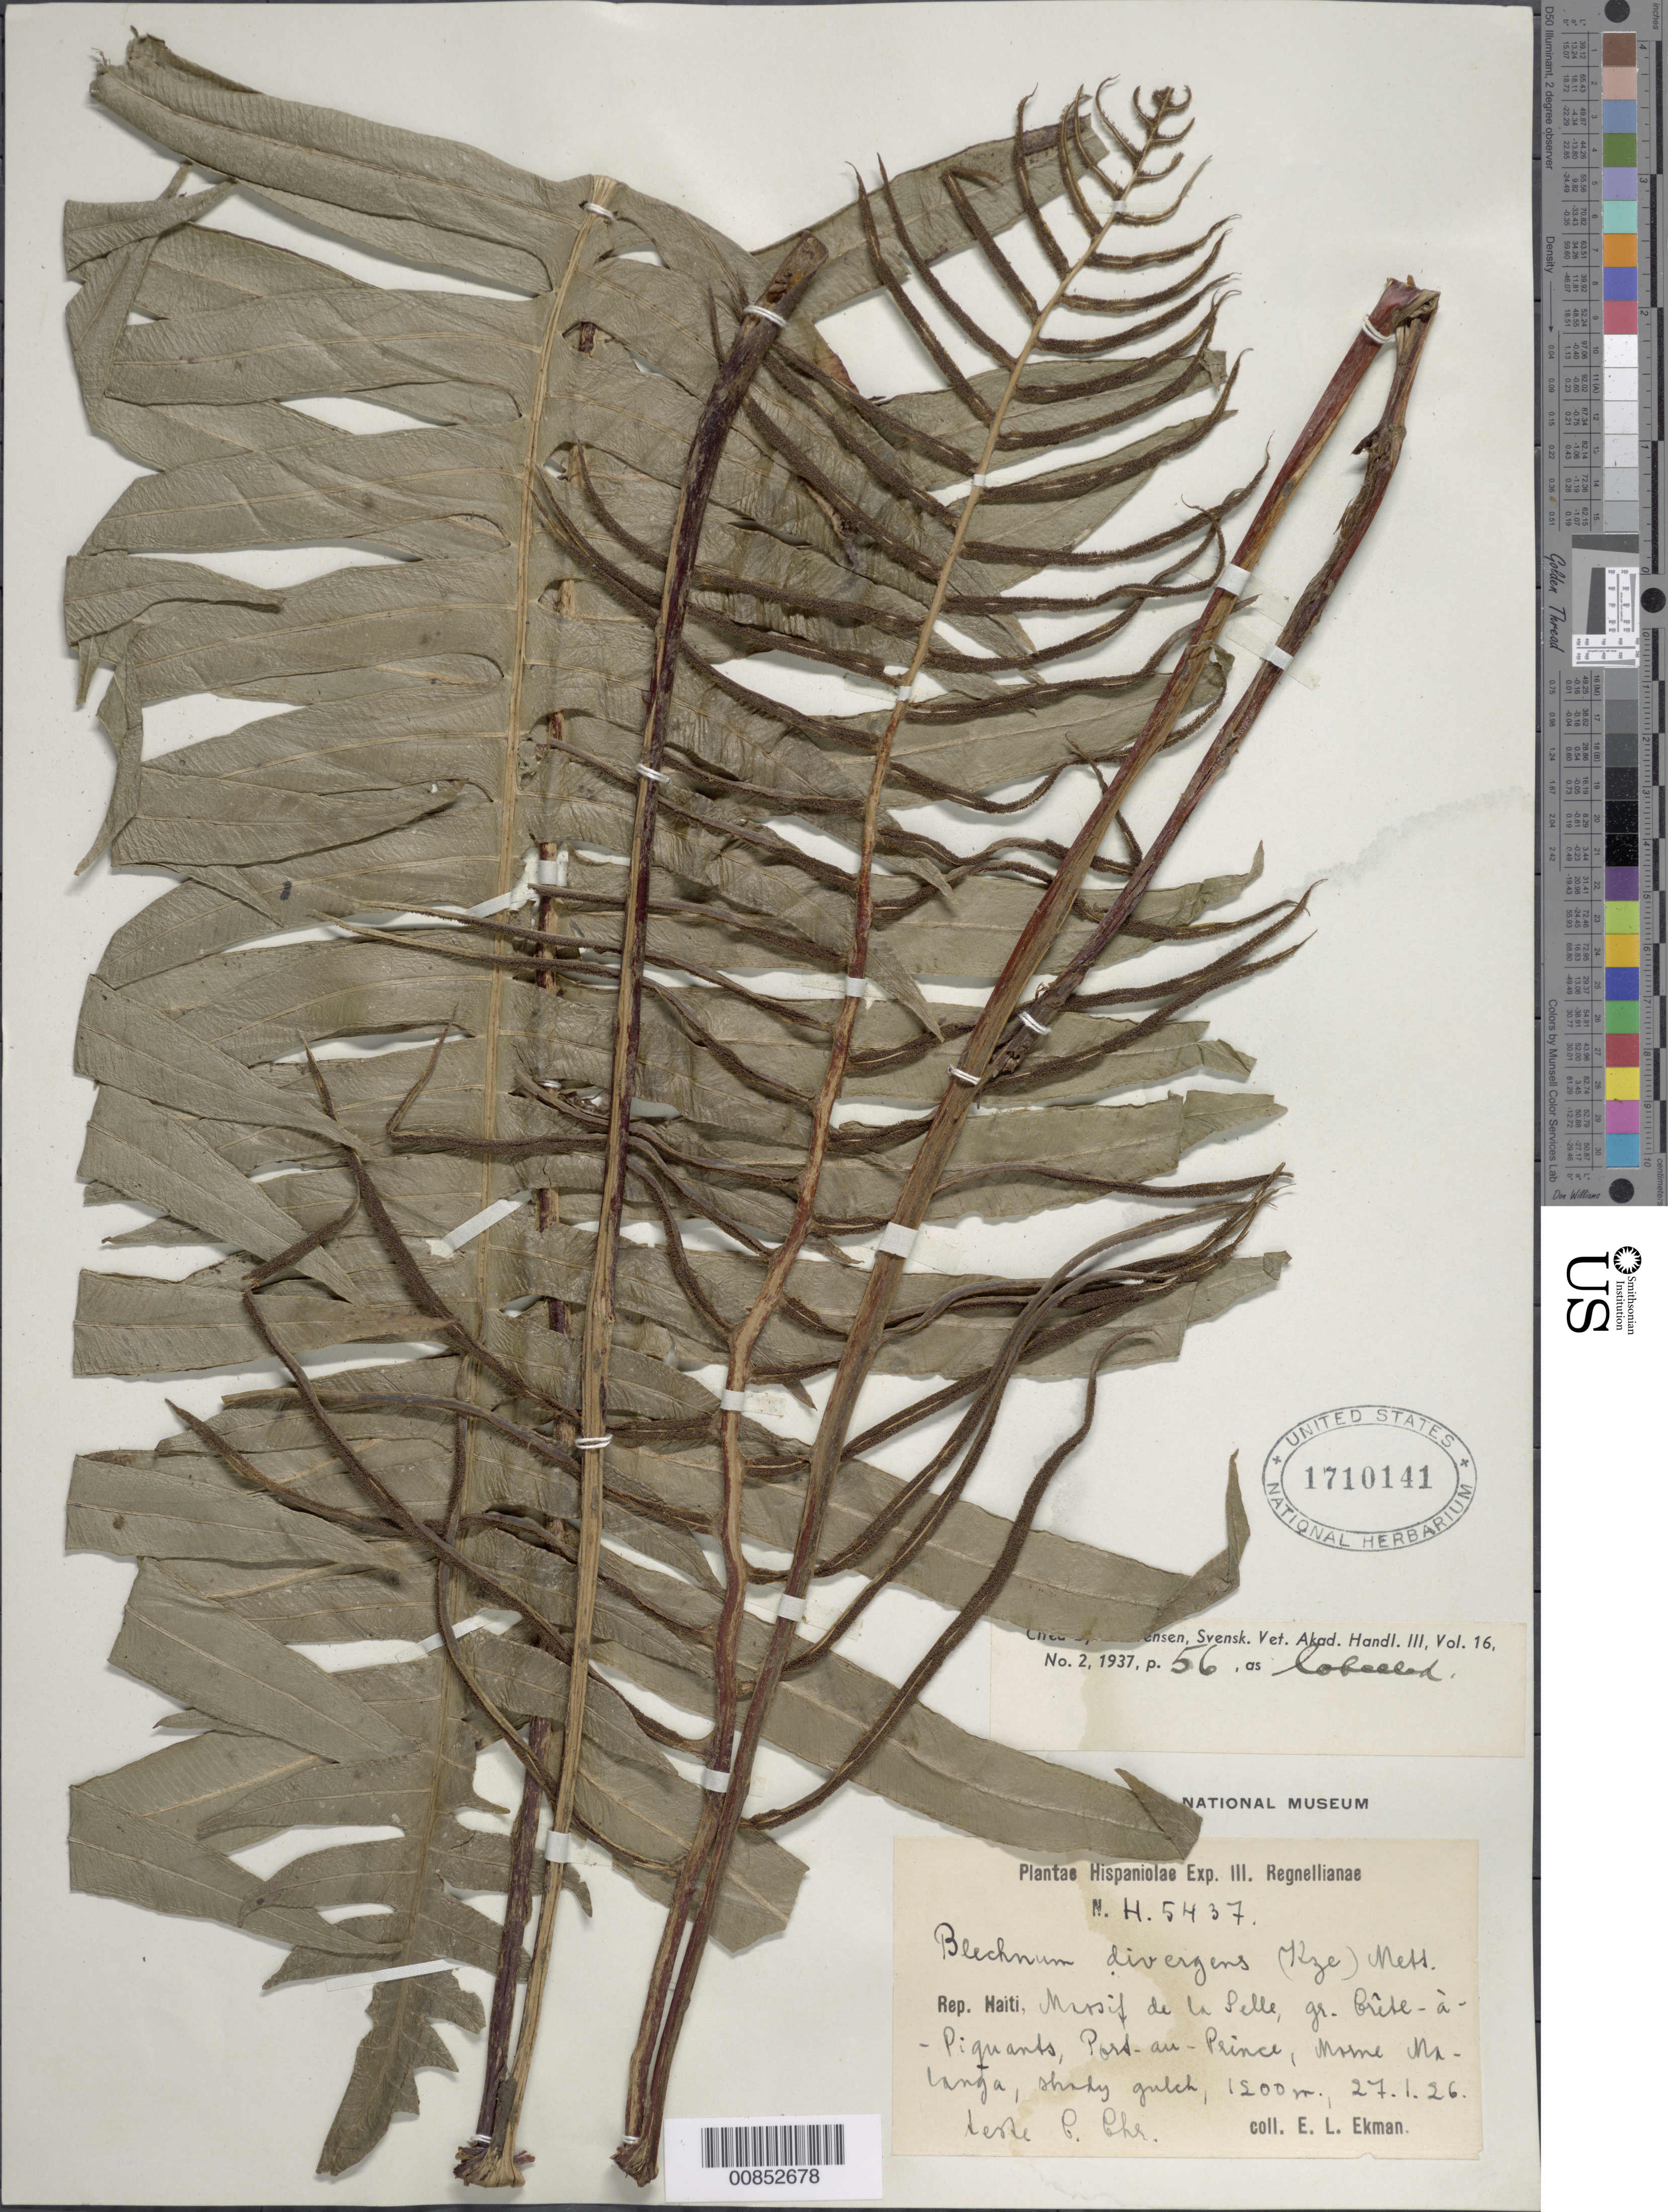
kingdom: Plantae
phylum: Tracheophyta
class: Polypodiopsida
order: Polypodiales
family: Blechnaceae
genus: Blechnum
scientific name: Blechnum exaltatum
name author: (Fée) Duek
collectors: E. L. Ekman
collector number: H 5437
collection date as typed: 27 Jan 1926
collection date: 1926-01-27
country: Haiti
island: Hispaniola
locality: Massif de la Selle, gr. Crête-à-Piquants, Port au Prince, Morne Malanga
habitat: Shady gulch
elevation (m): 1200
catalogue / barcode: US 1710141